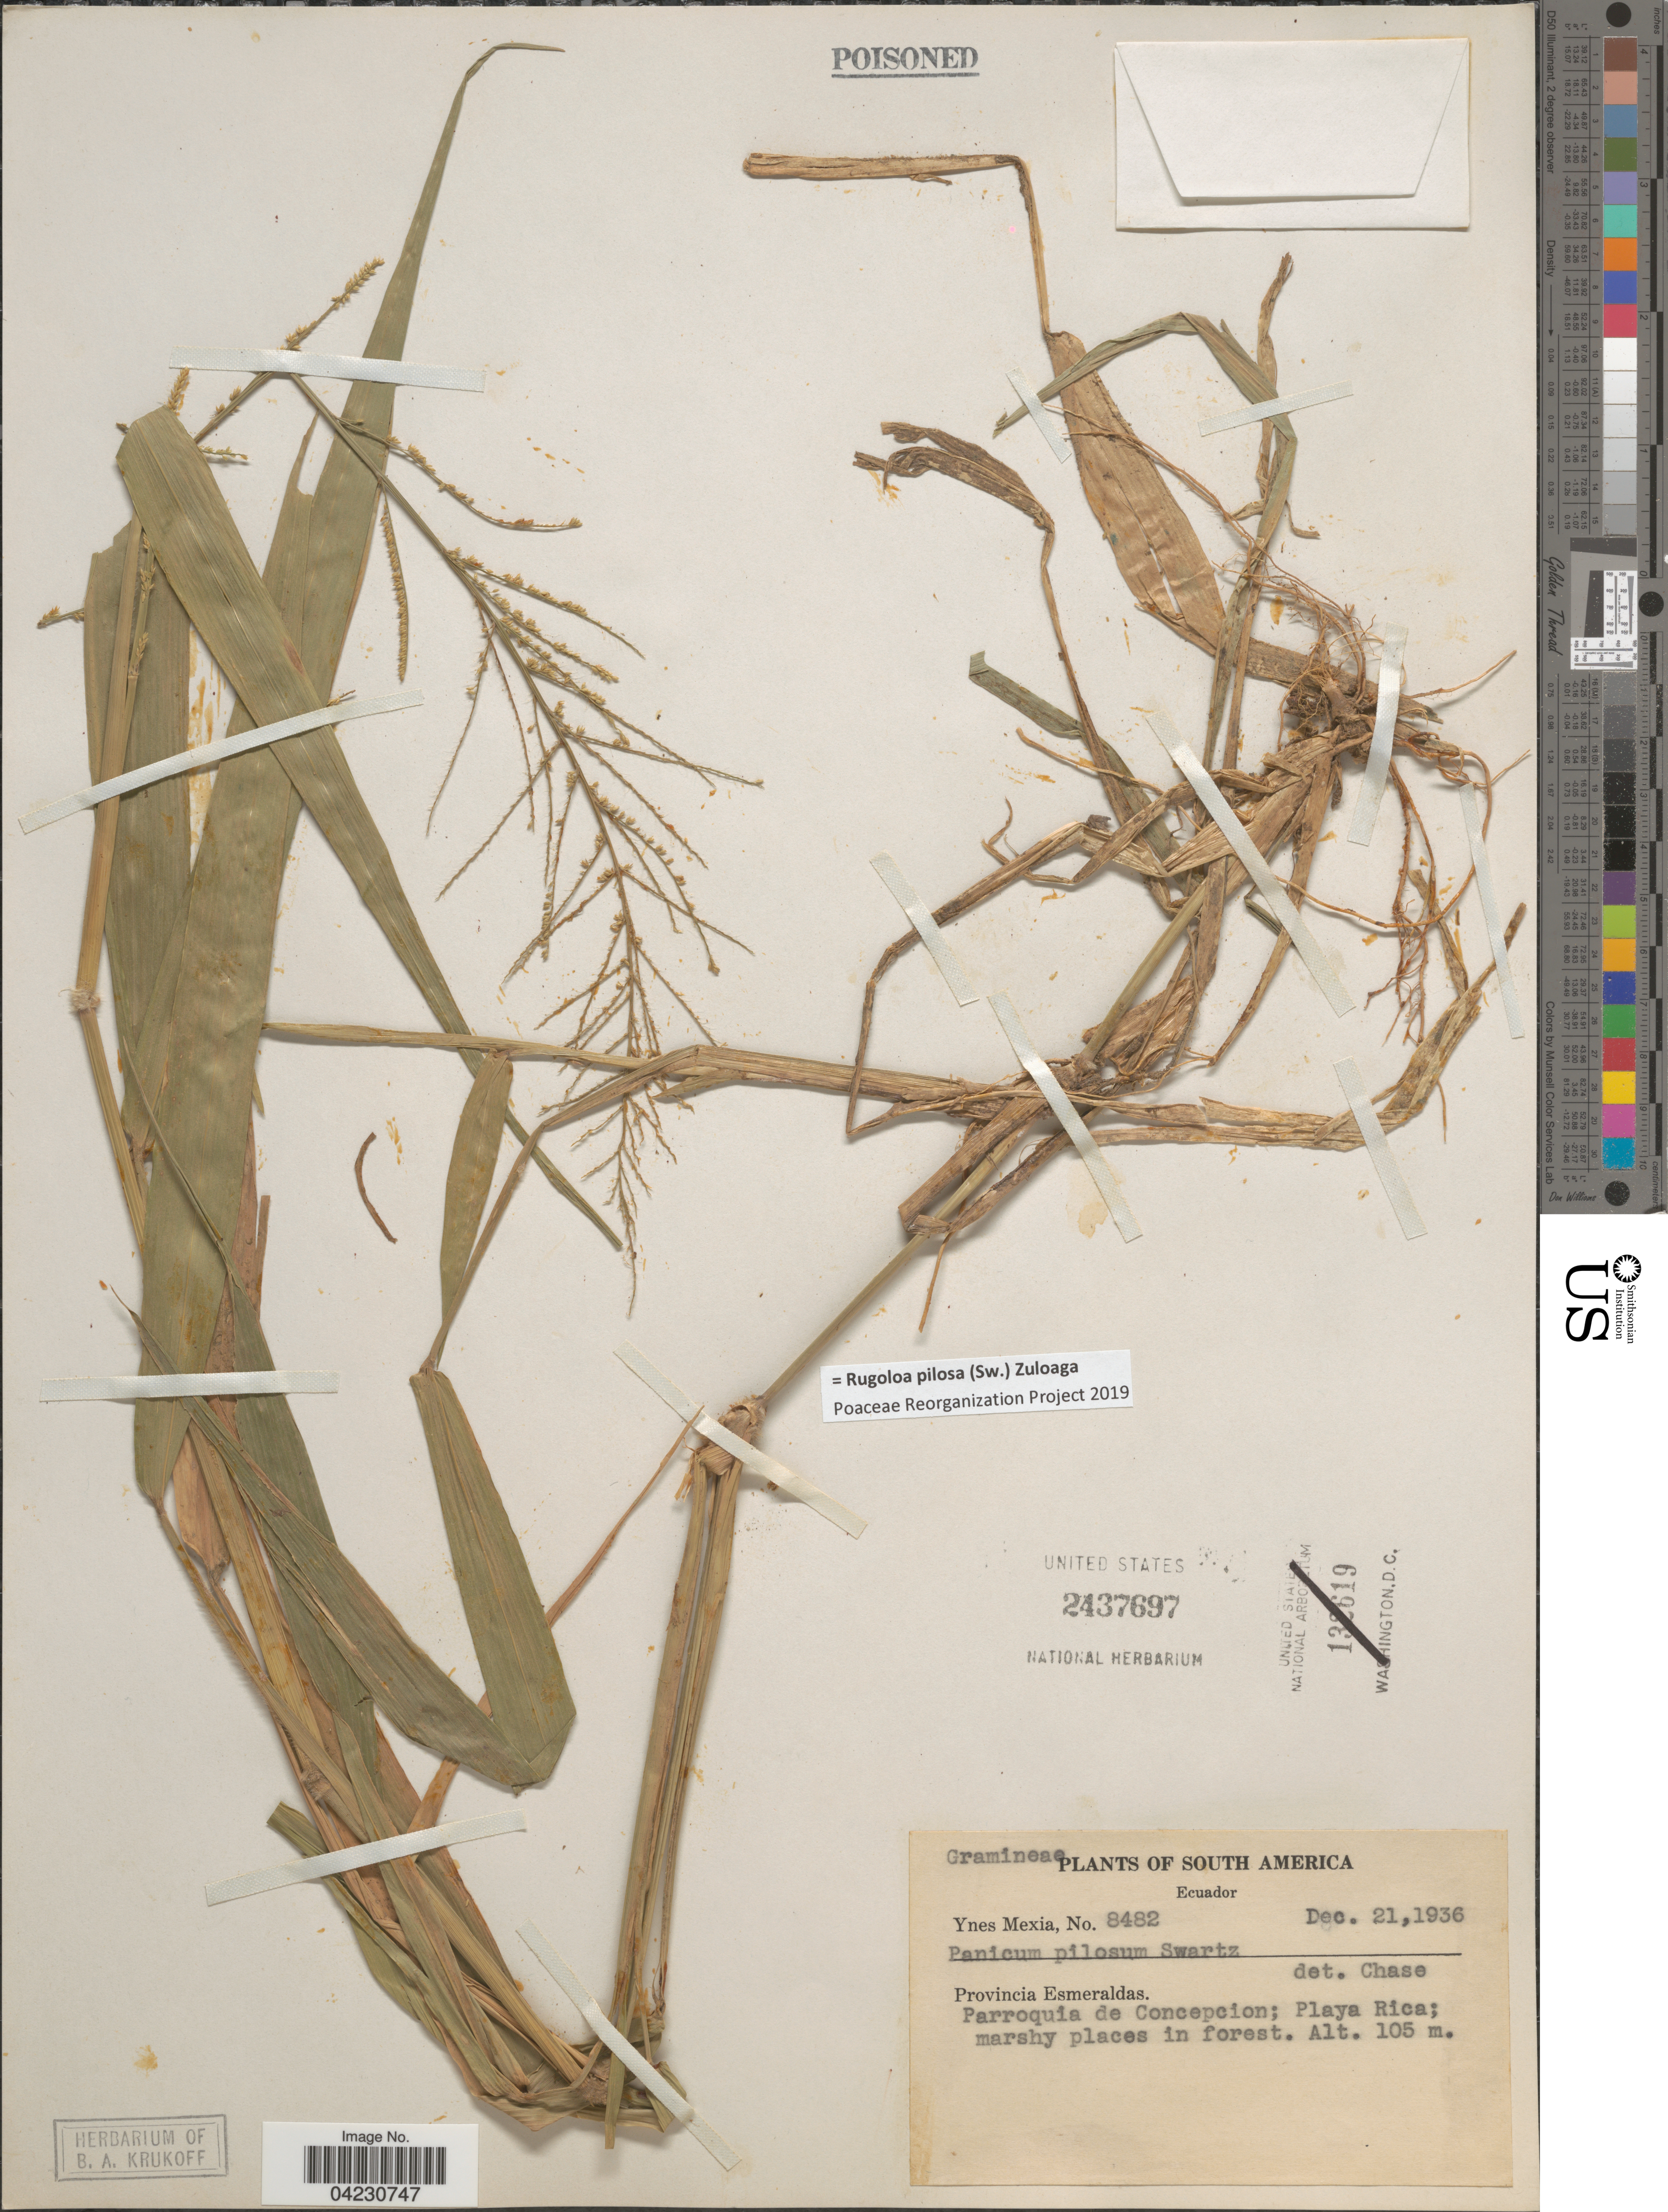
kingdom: Plantae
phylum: Tracheophyta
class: Liliopsida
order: Poales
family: Poaceae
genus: Rugoloa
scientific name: Rugoloa pilosa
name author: (Sw.) Zuloaga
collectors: Y. Mexia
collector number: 8482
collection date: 1936-12-21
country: Ecuador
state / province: Esmeraldas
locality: Parroquia de Concecpion; Playa Rica; marshy places in forest.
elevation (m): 105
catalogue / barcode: US 2437697